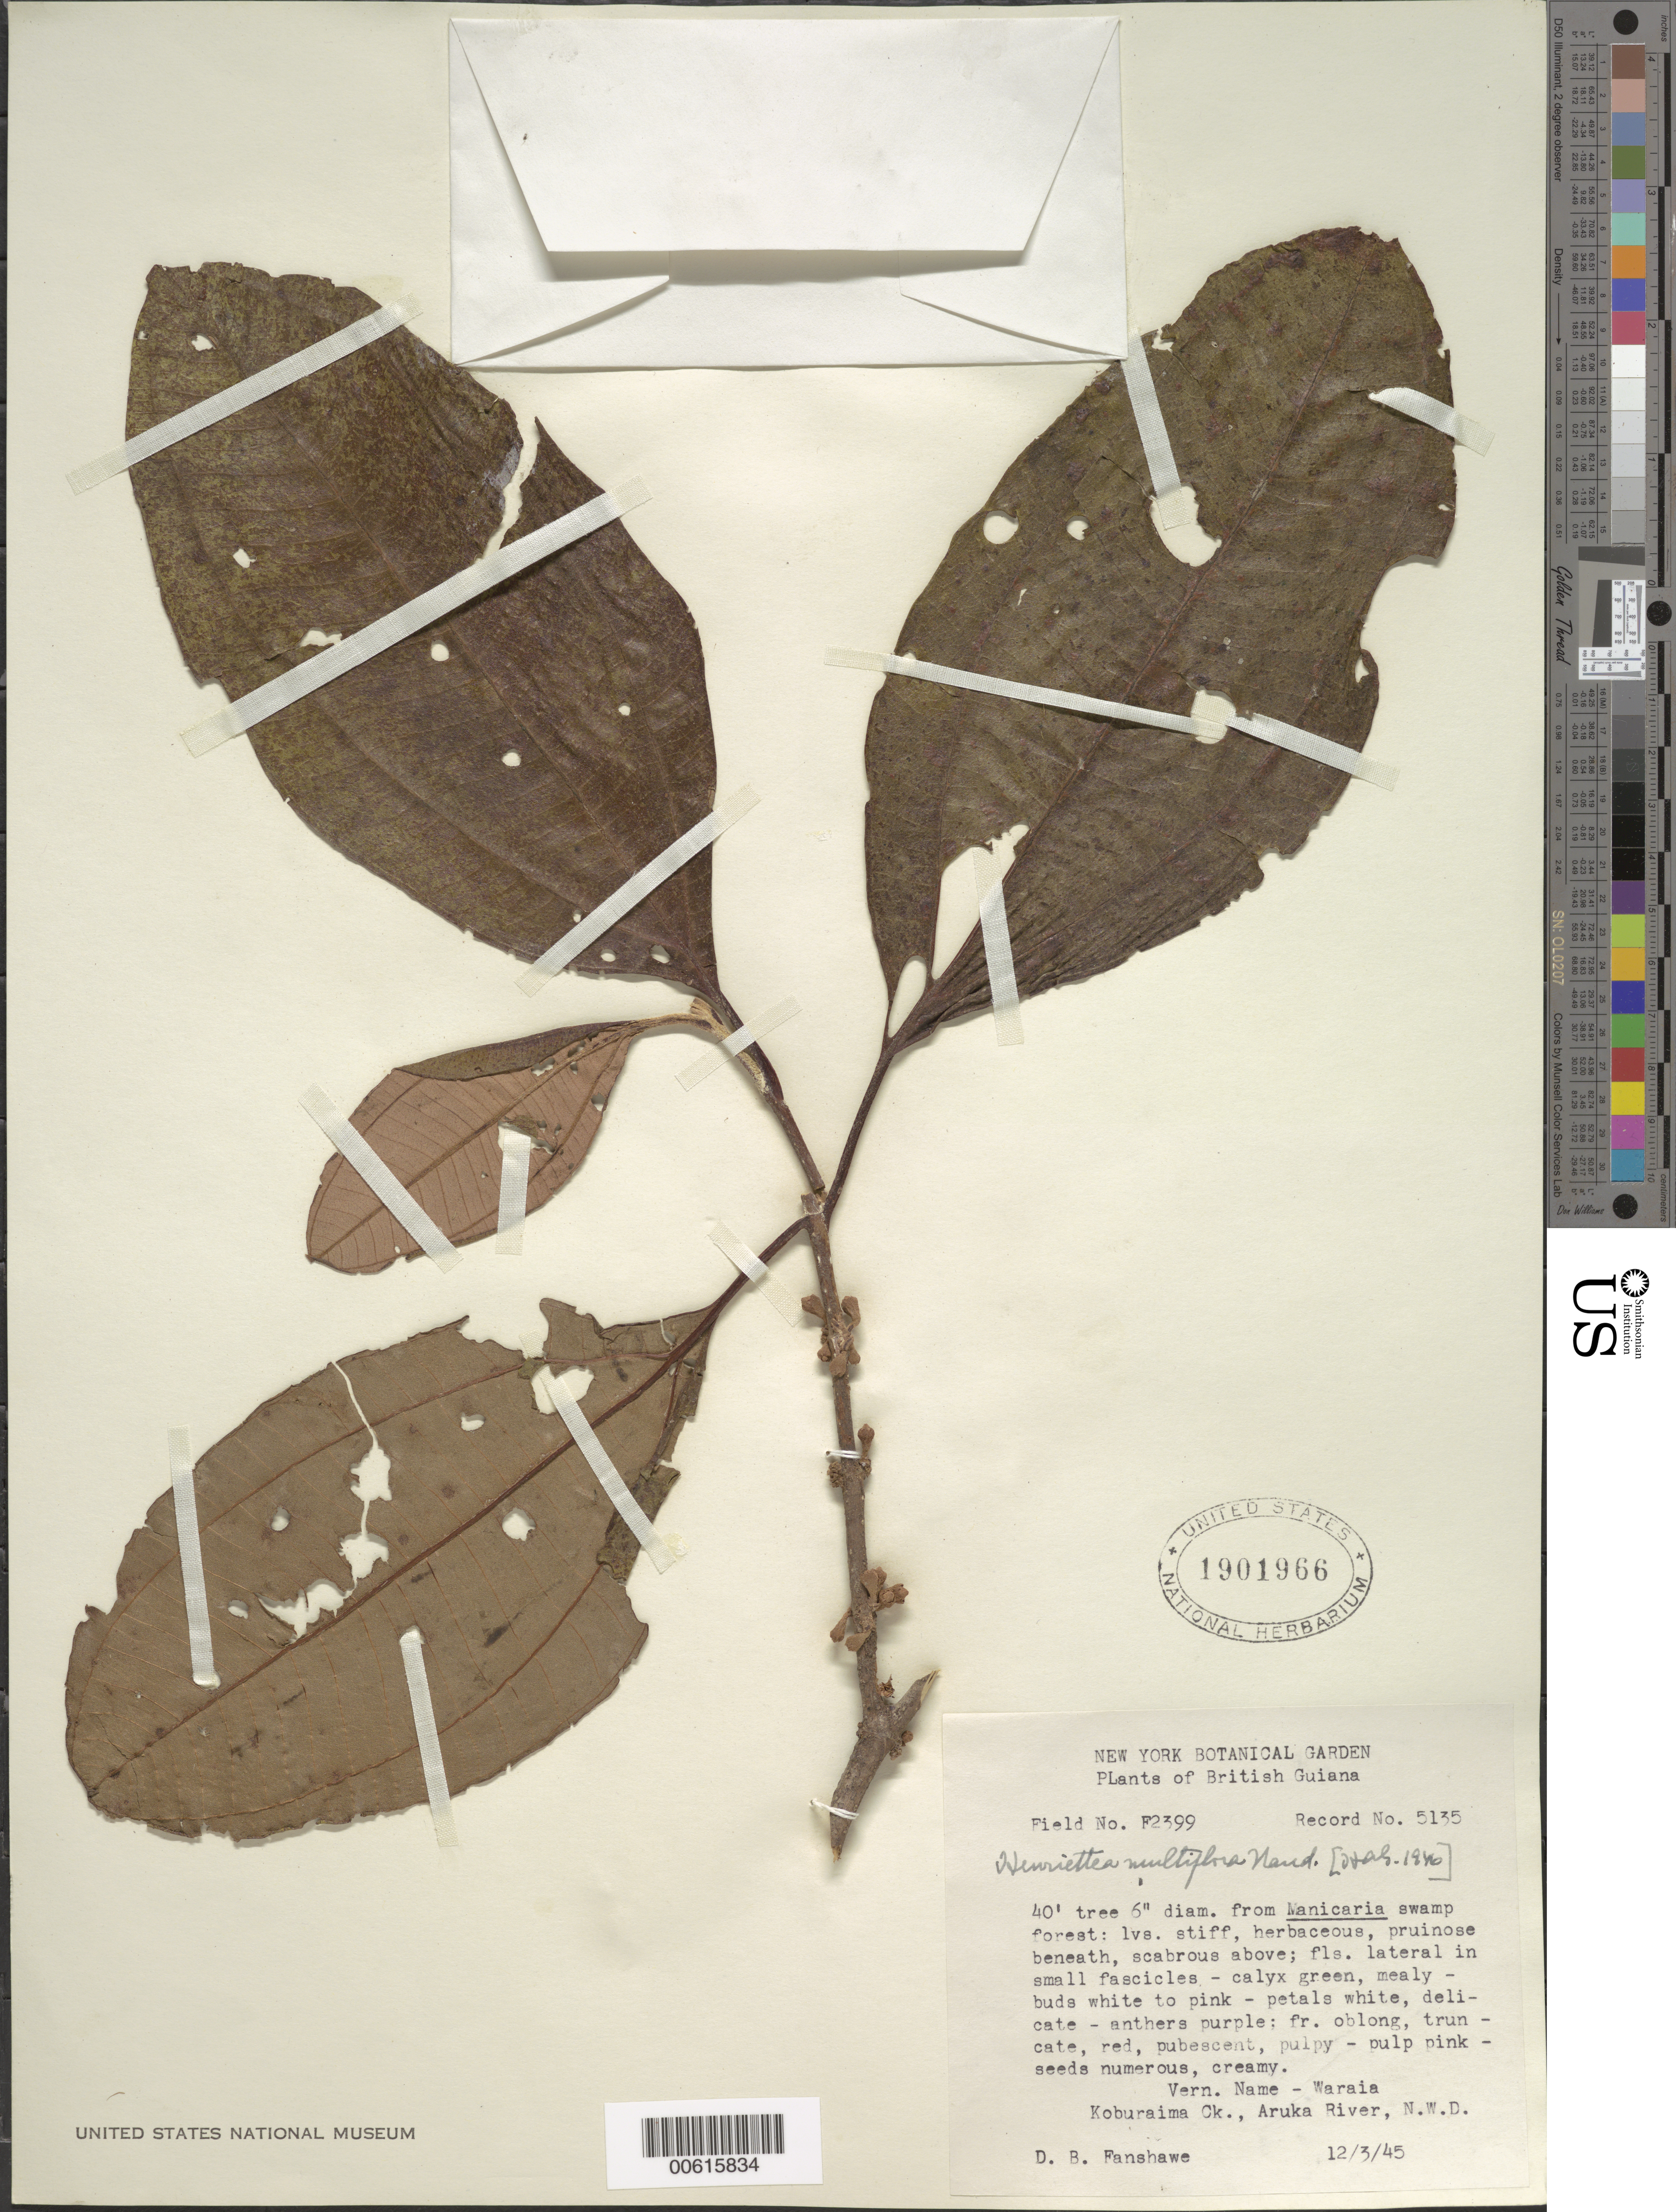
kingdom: Plantae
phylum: Tracheophyta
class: Magnoliopsida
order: Myrtales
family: Melastomataceae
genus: Henriettea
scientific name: Henriettea multiflora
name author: Naudin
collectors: D. B. Fanshawe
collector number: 5135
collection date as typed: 12-Mar-45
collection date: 1945-03-12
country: Guyana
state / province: Barima-Waini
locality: Koburaima Creek, Aruka R., NW Dist.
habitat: Manicaria swamp forest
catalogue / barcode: US 1901966